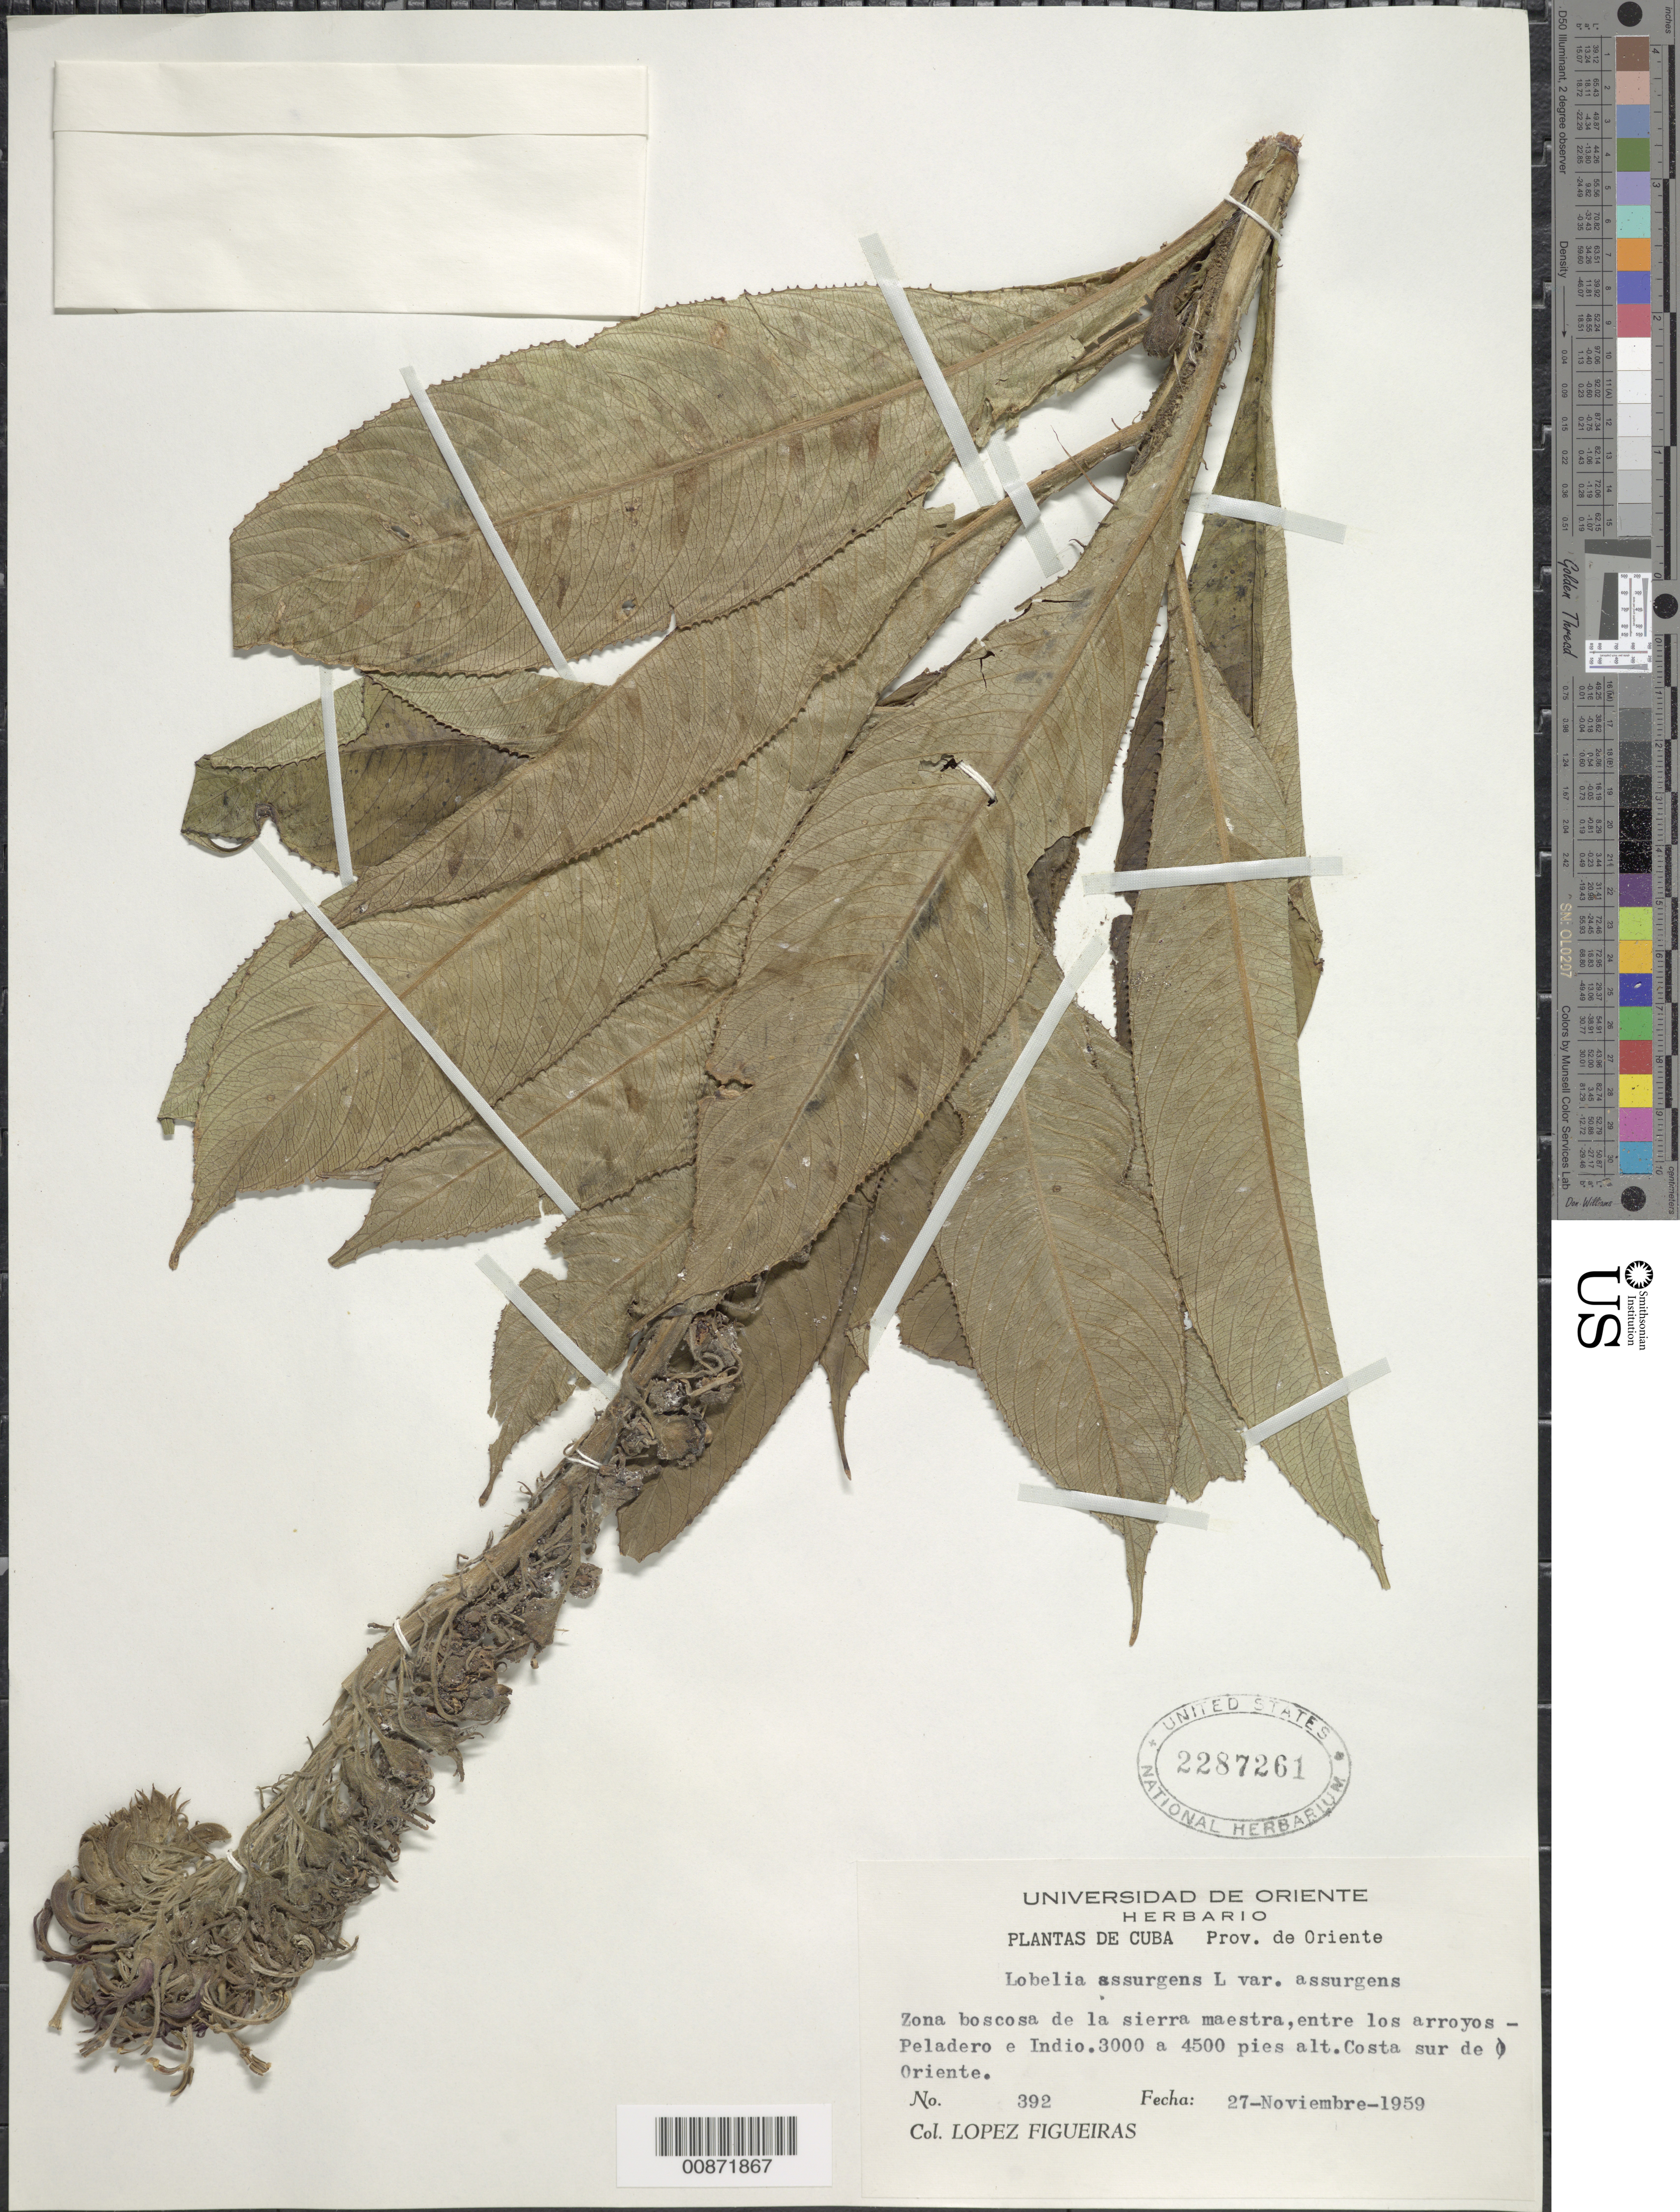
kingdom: Plantae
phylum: Tracheophyta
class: Magnoliopsida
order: Asterales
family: Campanulaceae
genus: Lobelia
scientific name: Lobelia assurgens var. portoricensis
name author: (DC.) Urb.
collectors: M. López Figueiras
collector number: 392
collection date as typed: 27 Nov 1959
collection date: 1959-11-27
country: Cuba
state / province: Oriente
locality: Sierra maestra, entre Los Arroyos-Peladero e Indio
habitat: Zona boscosa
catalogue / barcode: US 2287261